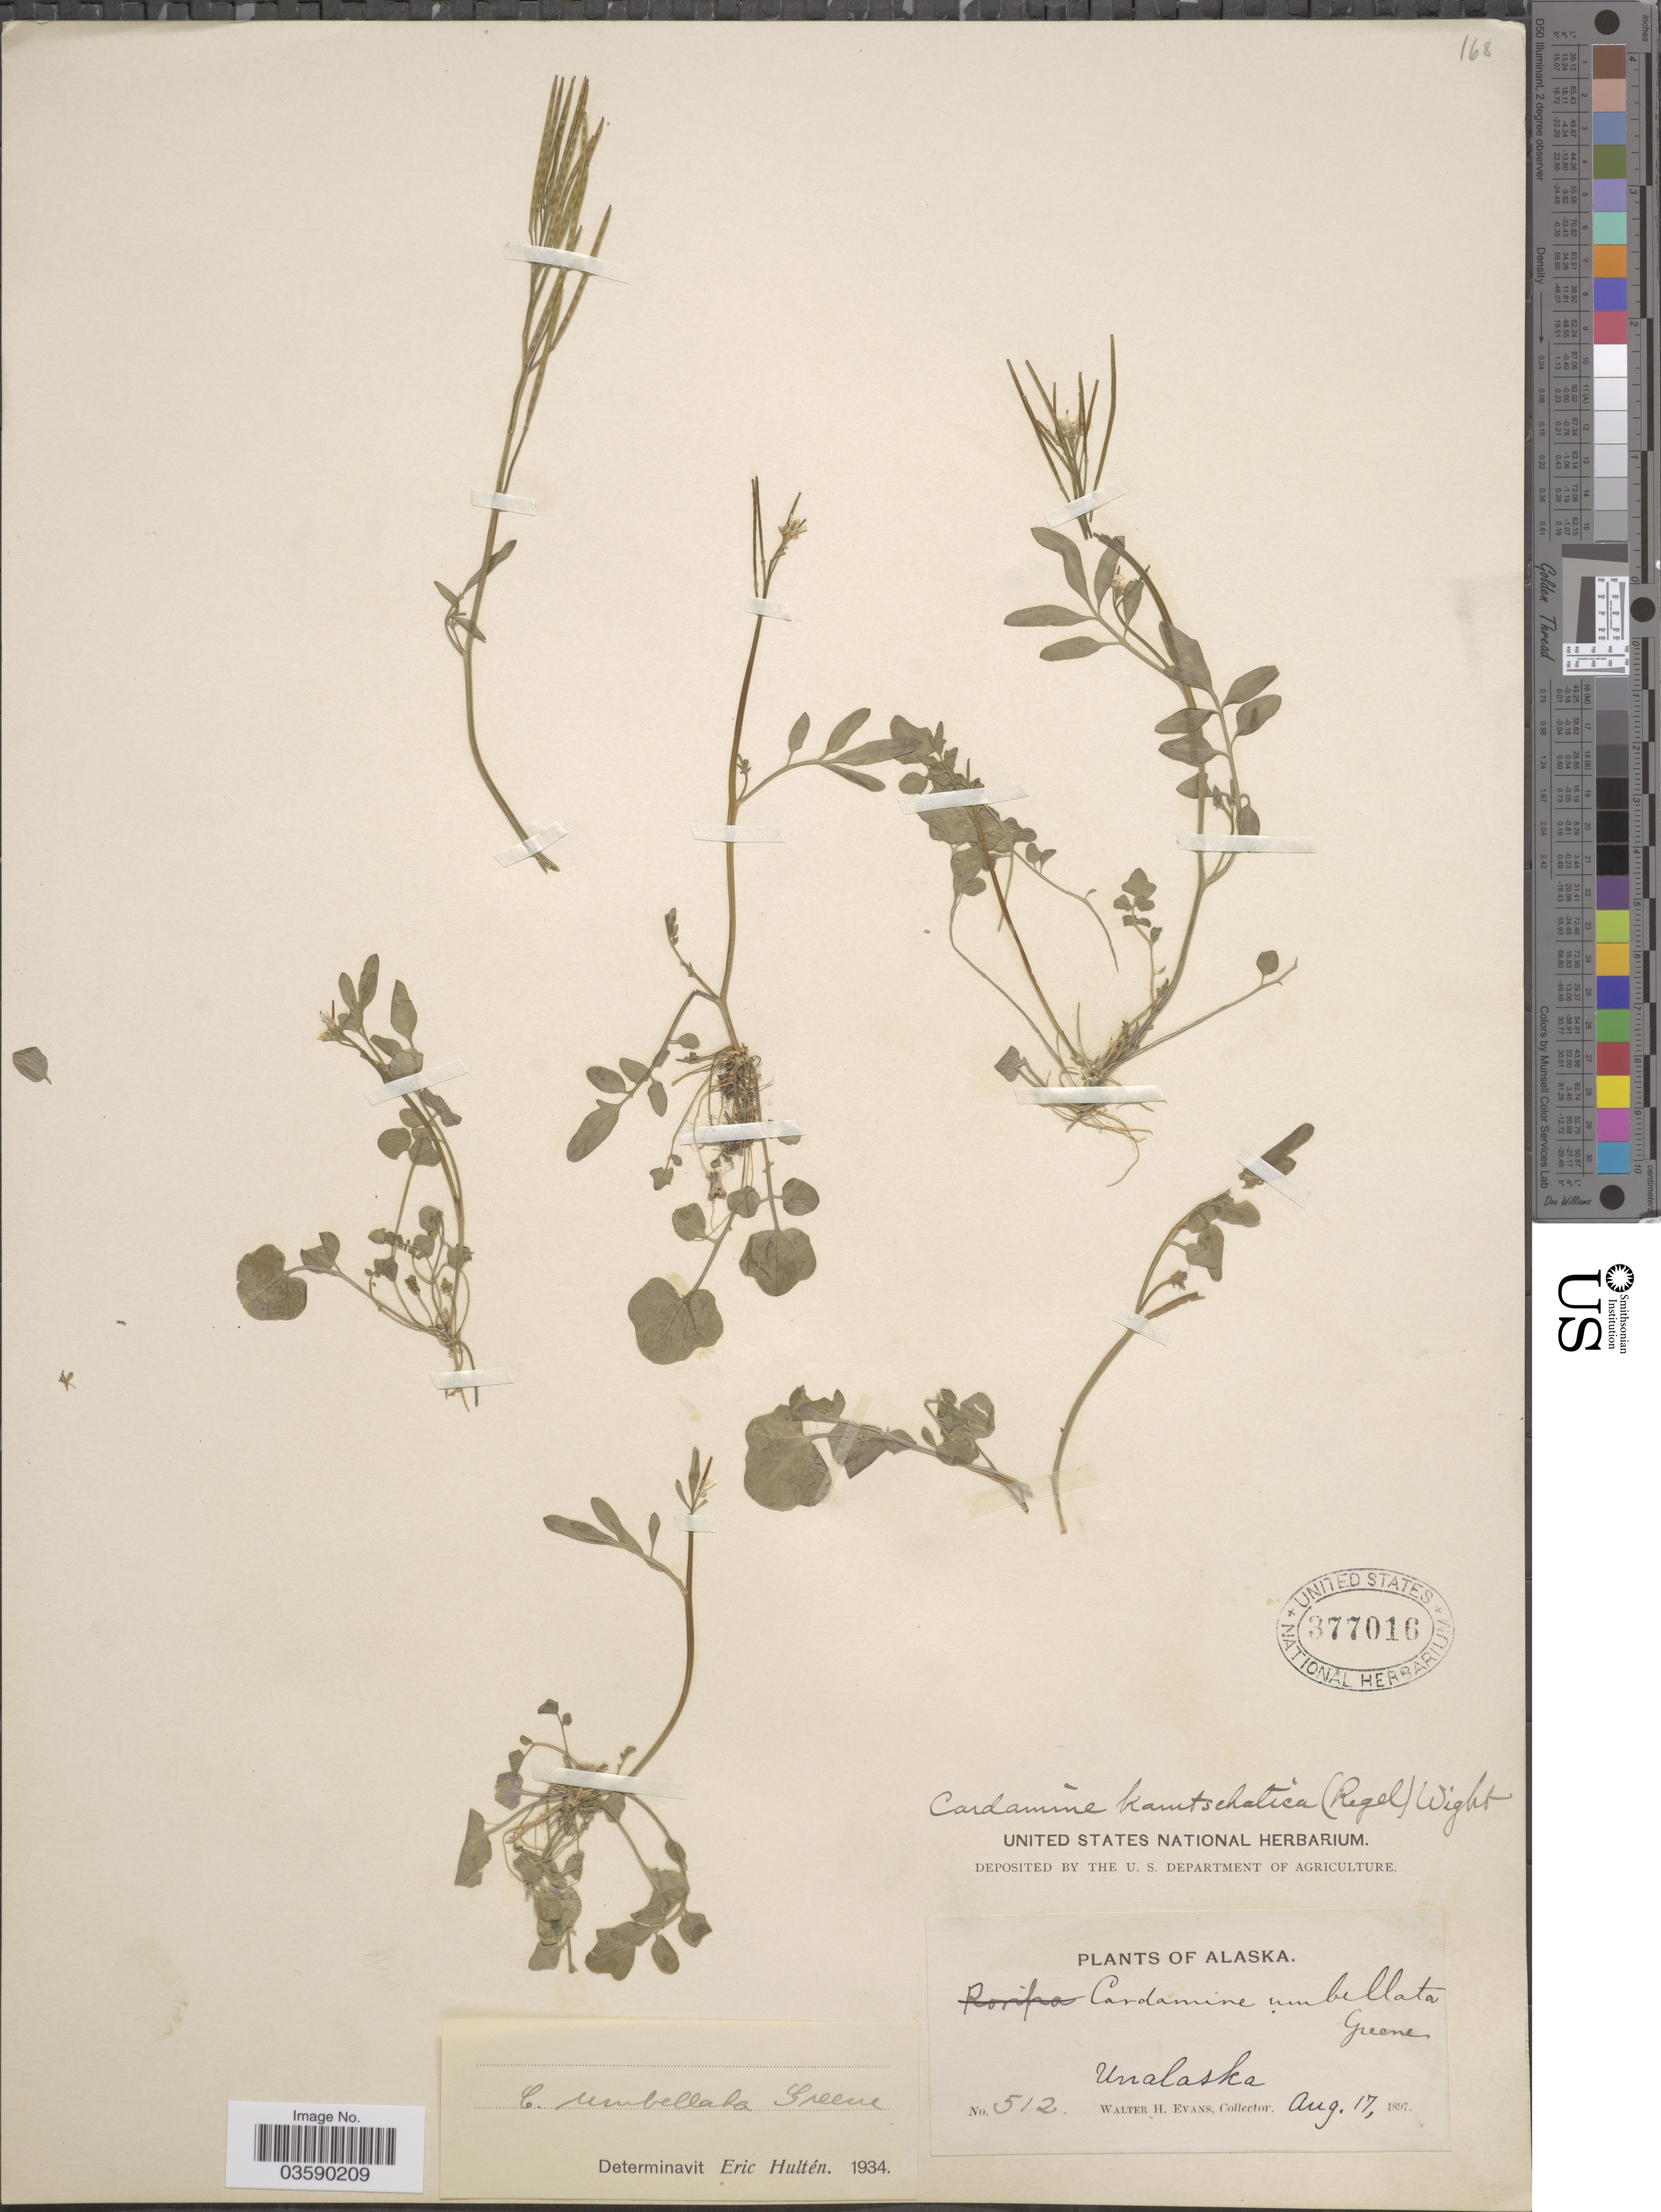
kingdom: Plantae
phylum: Tracheophyta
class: Magnoliopsida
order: Brassicales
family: Brassicaceae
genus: Cardamine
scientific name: Cardamine umbellata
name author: Greene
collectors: W. H. Evans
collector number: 512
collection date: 1897-08-17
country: United States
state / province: Alaska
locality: Unalaska.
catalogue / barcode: US 377016